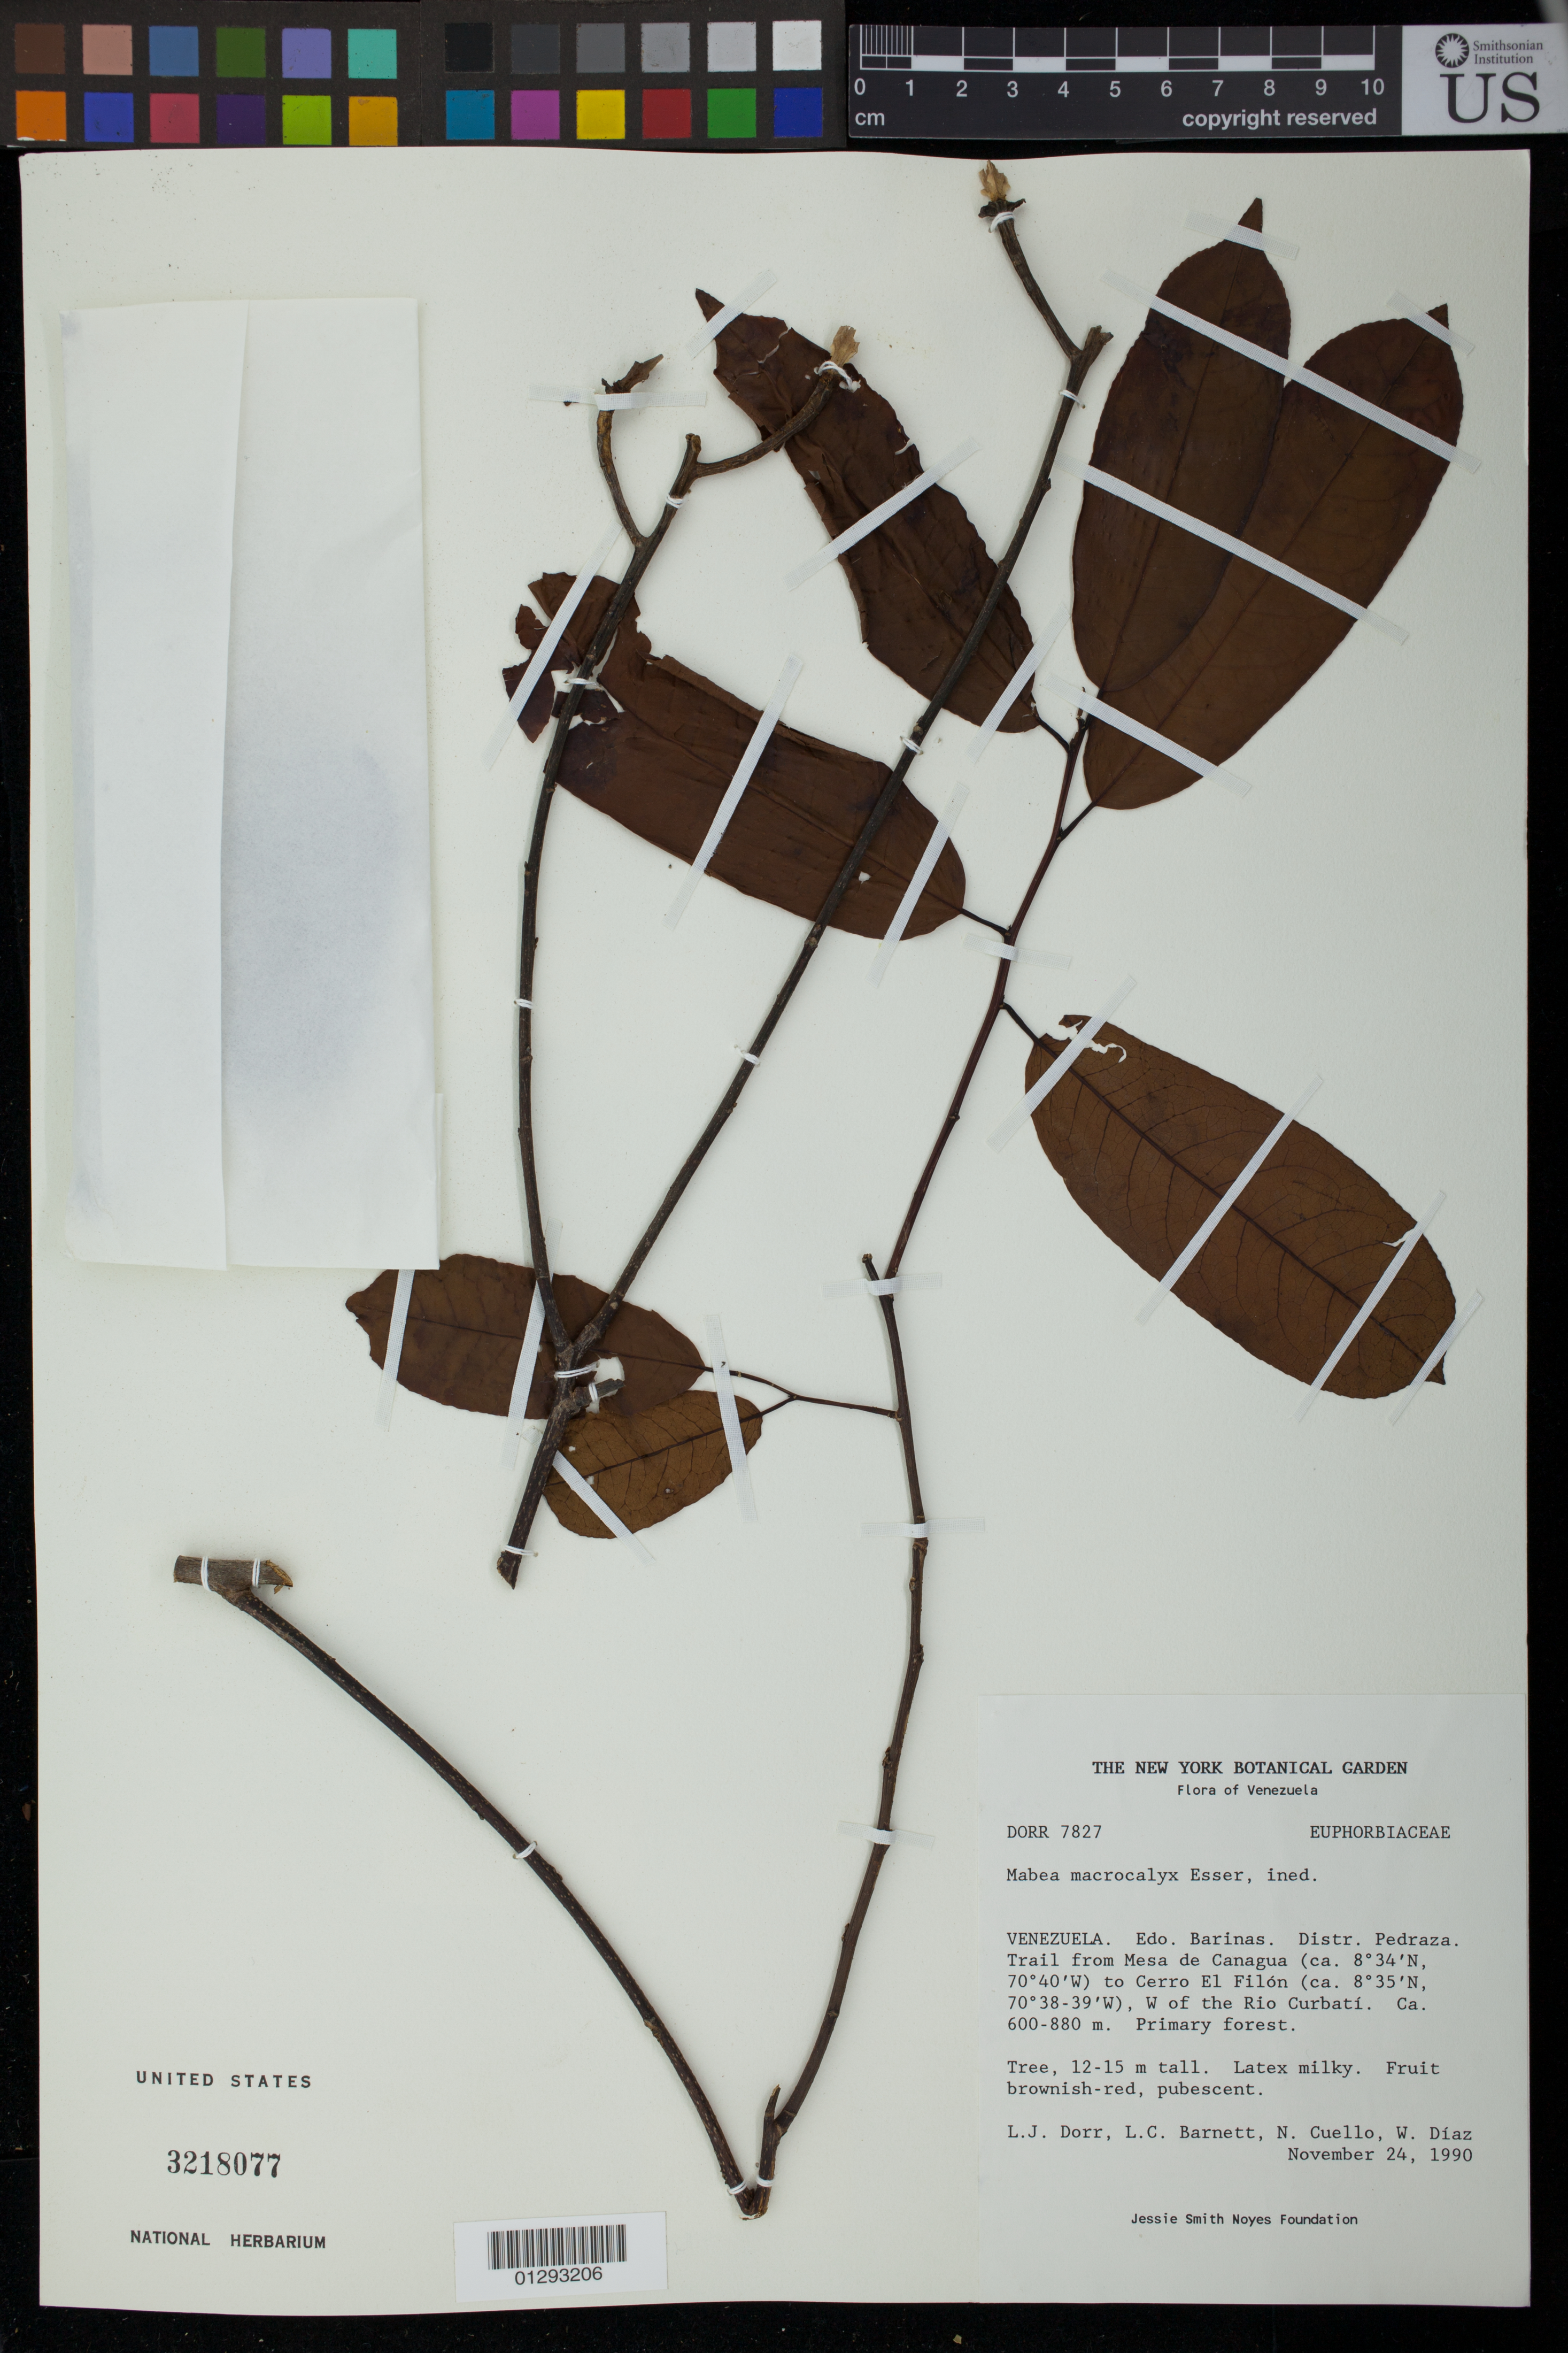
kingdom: Plantae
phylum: Tracheophyta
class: Magnoliopsida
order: Malpighiales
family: Euphorbiaceae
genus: Mabea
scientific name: Mabea macrocalyx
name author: Esser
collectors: L. J. Dorr, L. C. Barnett, N. L. Cuello & W. Díaz P.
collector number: Dorr 7827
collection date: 1990-11-24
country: Venezuela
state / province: Barinas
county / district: Pedraza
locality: Trail from Mesa de Canagua to Cerro El Filón, W of the Rio Curbatí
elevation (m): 600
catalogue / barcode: US 3218077